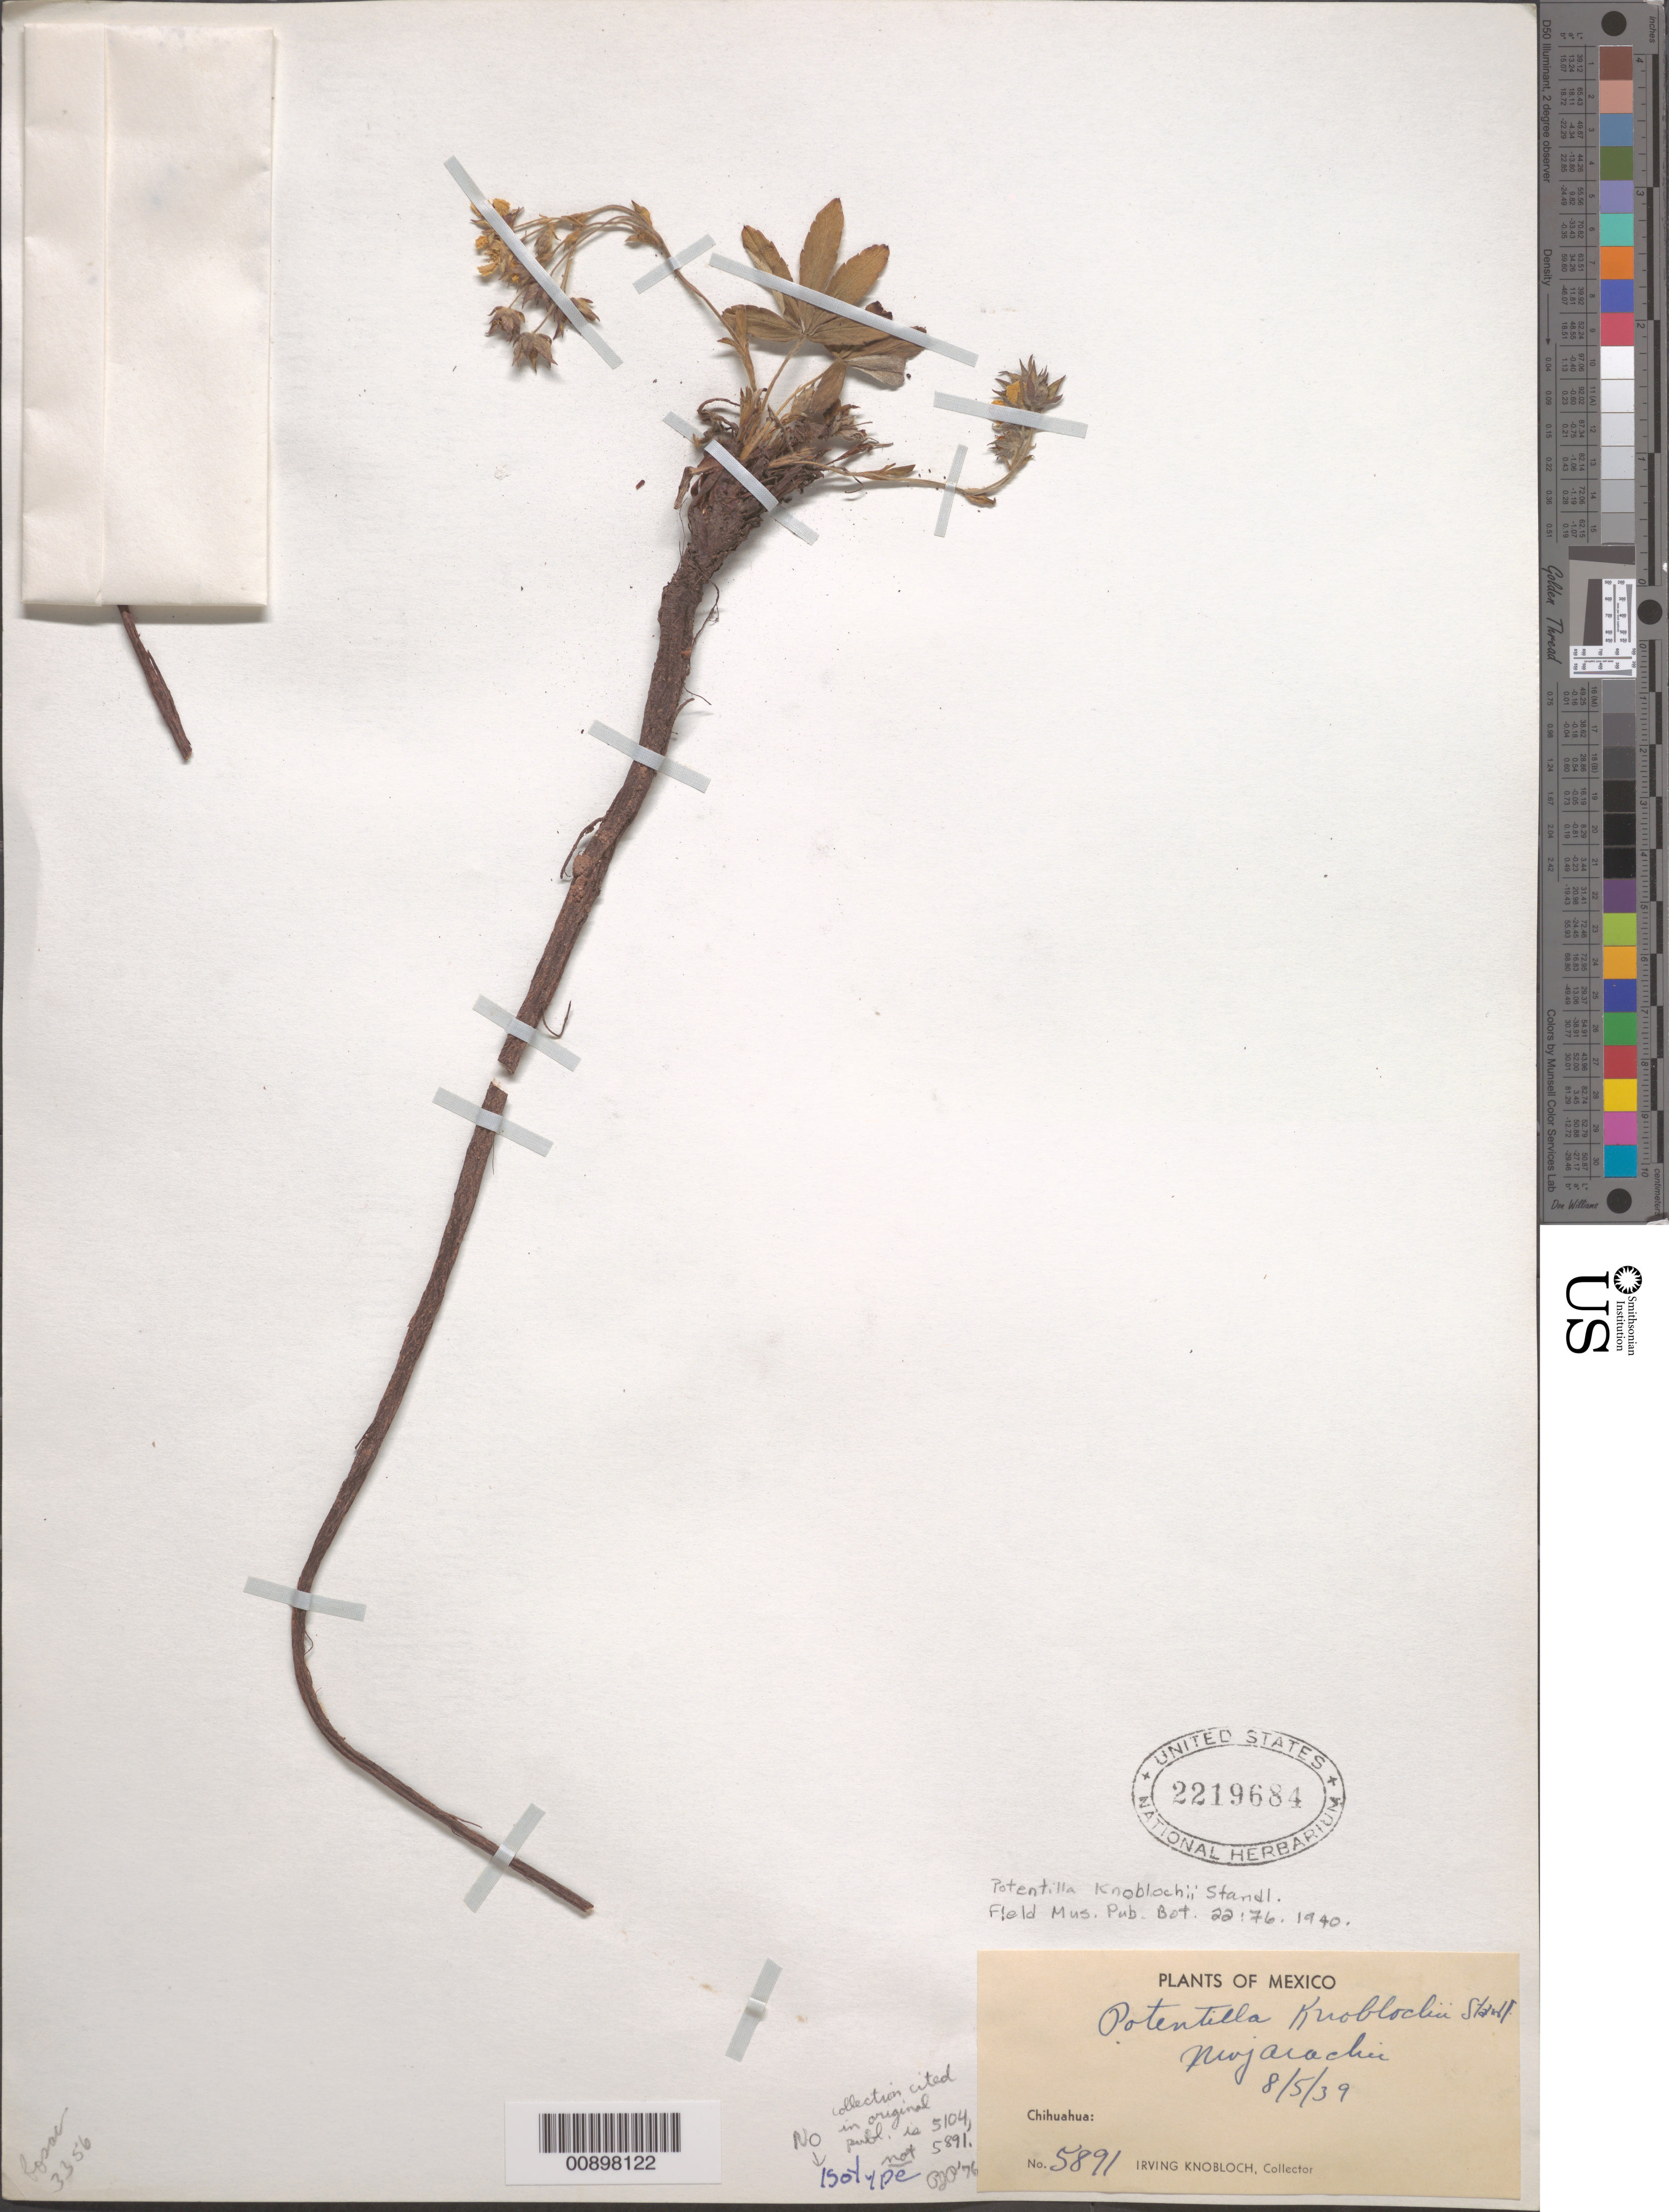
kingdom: Plantae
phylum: Tracheophyta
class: Magnoliopsida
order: Rosales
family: Rosaceae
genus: Potentilla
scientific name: Potentilla knoblochii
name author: Standl.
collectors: I. W. Knobloch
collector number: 5891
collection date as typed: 05 Aug 1939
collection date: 1939-08-05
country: Mexico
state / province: Chihuahua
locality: Mojarachic, Chihuahua.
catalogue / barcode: US 2219684